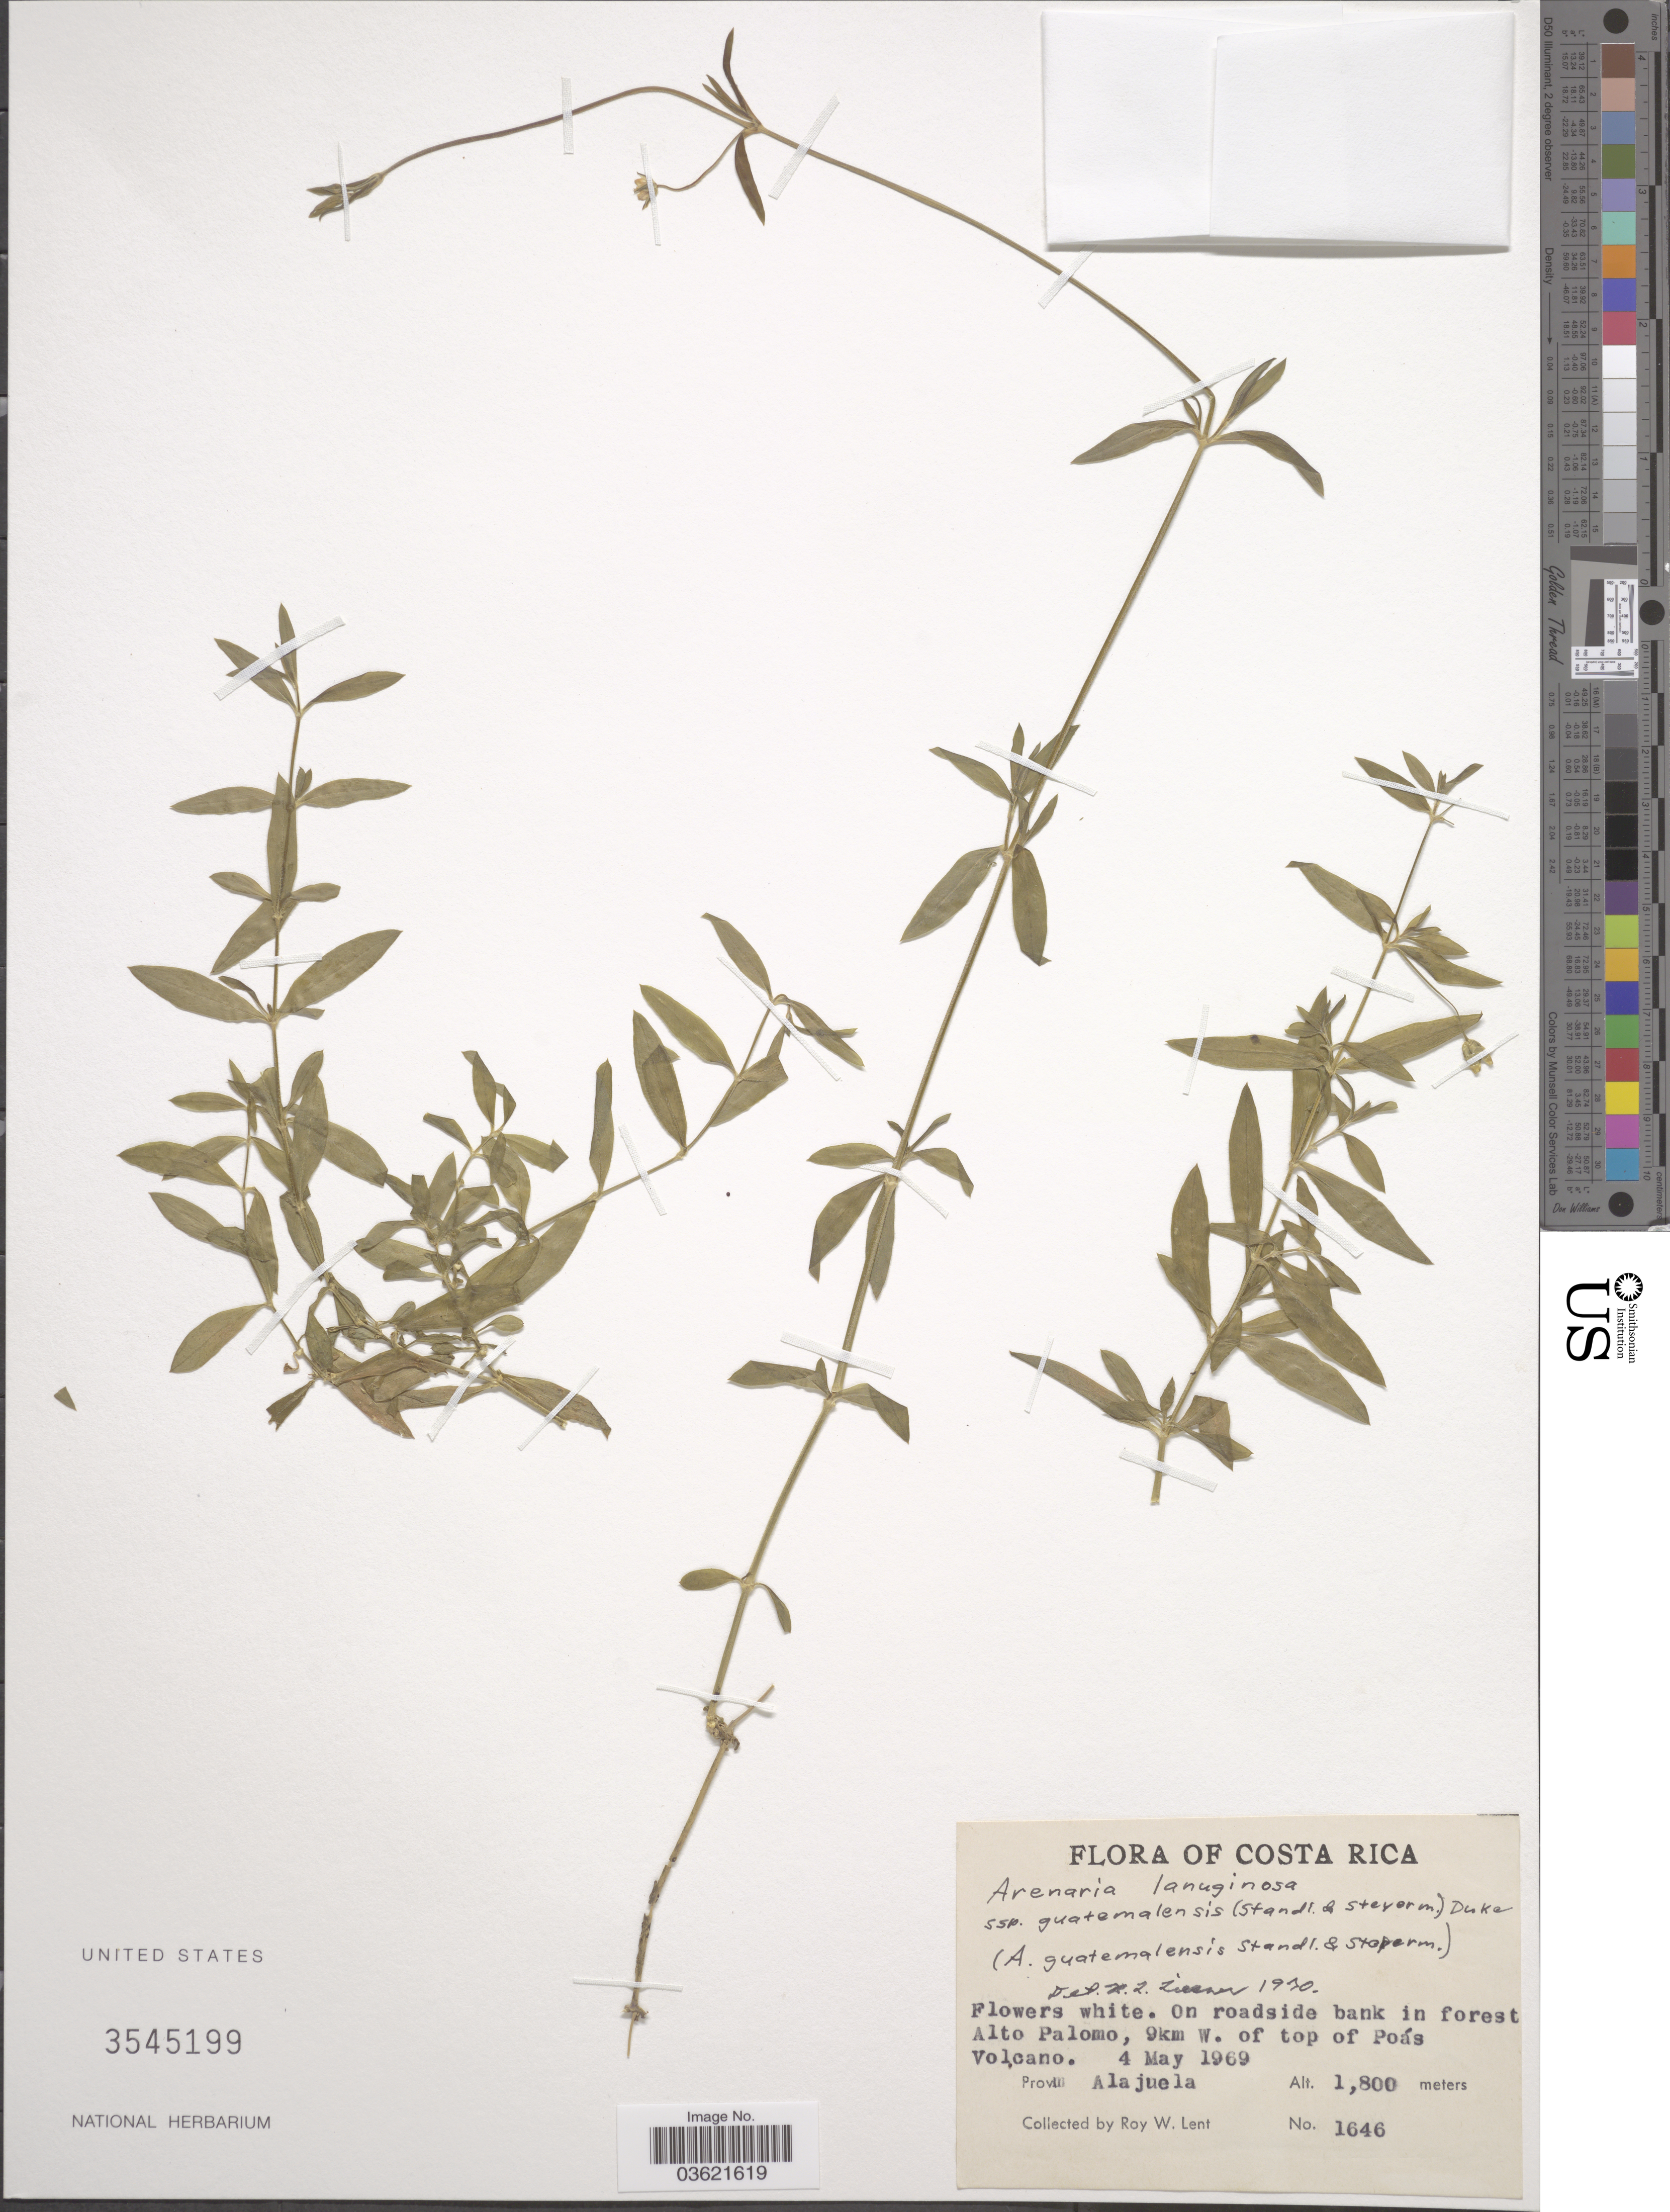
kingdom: Plantae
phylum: Tracheophyta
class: Magnoliopsida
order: Caryophyllales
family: Caryophyllaceae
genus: Arenaria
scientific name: Arenaria lanuginosa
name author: (Michx.) Rohrb.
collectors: R. W. Lent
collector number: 1646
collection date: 1969-05-04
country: Costa Rica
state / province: Alajuela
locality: On roadside bank in forest Alto Palomo, 9km W. of top of Poás Volcano.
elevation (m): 1800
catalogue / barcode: US 3545199